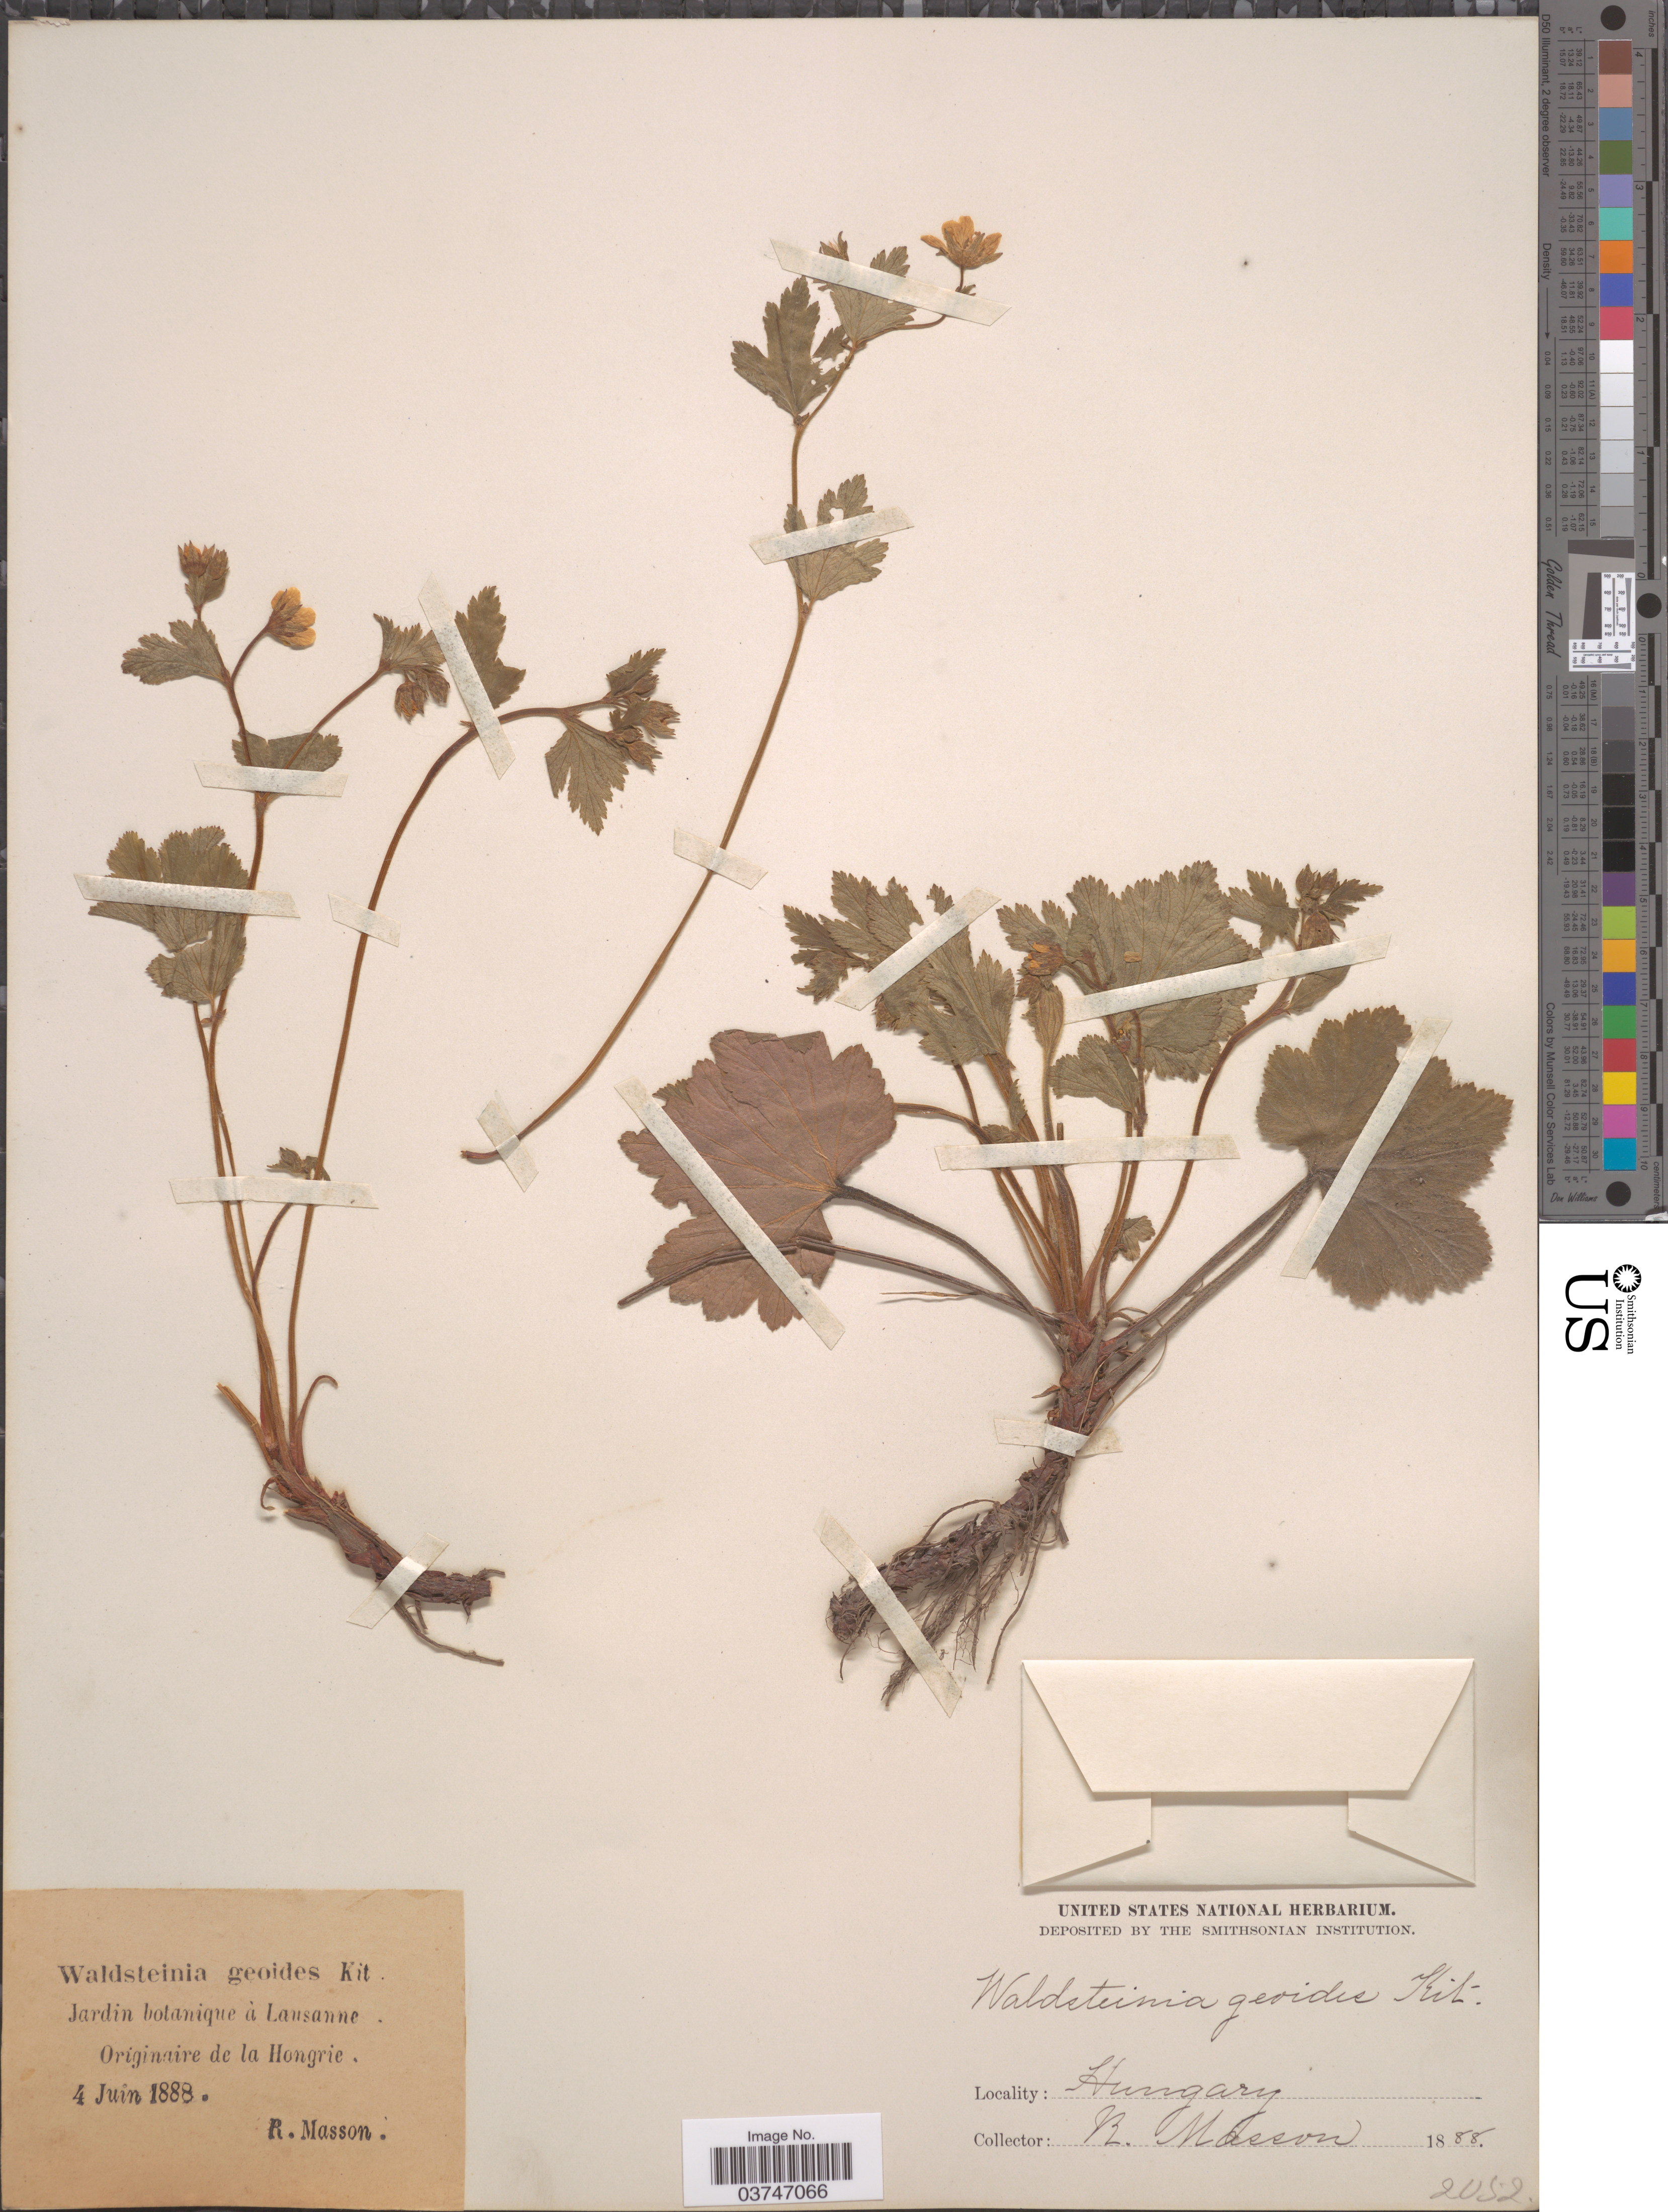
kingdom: Plantae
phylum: Tracheophyta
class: Magnoliopsida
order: Rosales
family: Rosaceae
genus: Waldsteinia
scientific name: Waldsteinia geoides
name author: Willd.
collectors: R. Masson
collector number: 2052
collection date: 1888-06-04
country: Hungary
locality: Jardin botanique à Lausanne Originaire de la Hongrie.